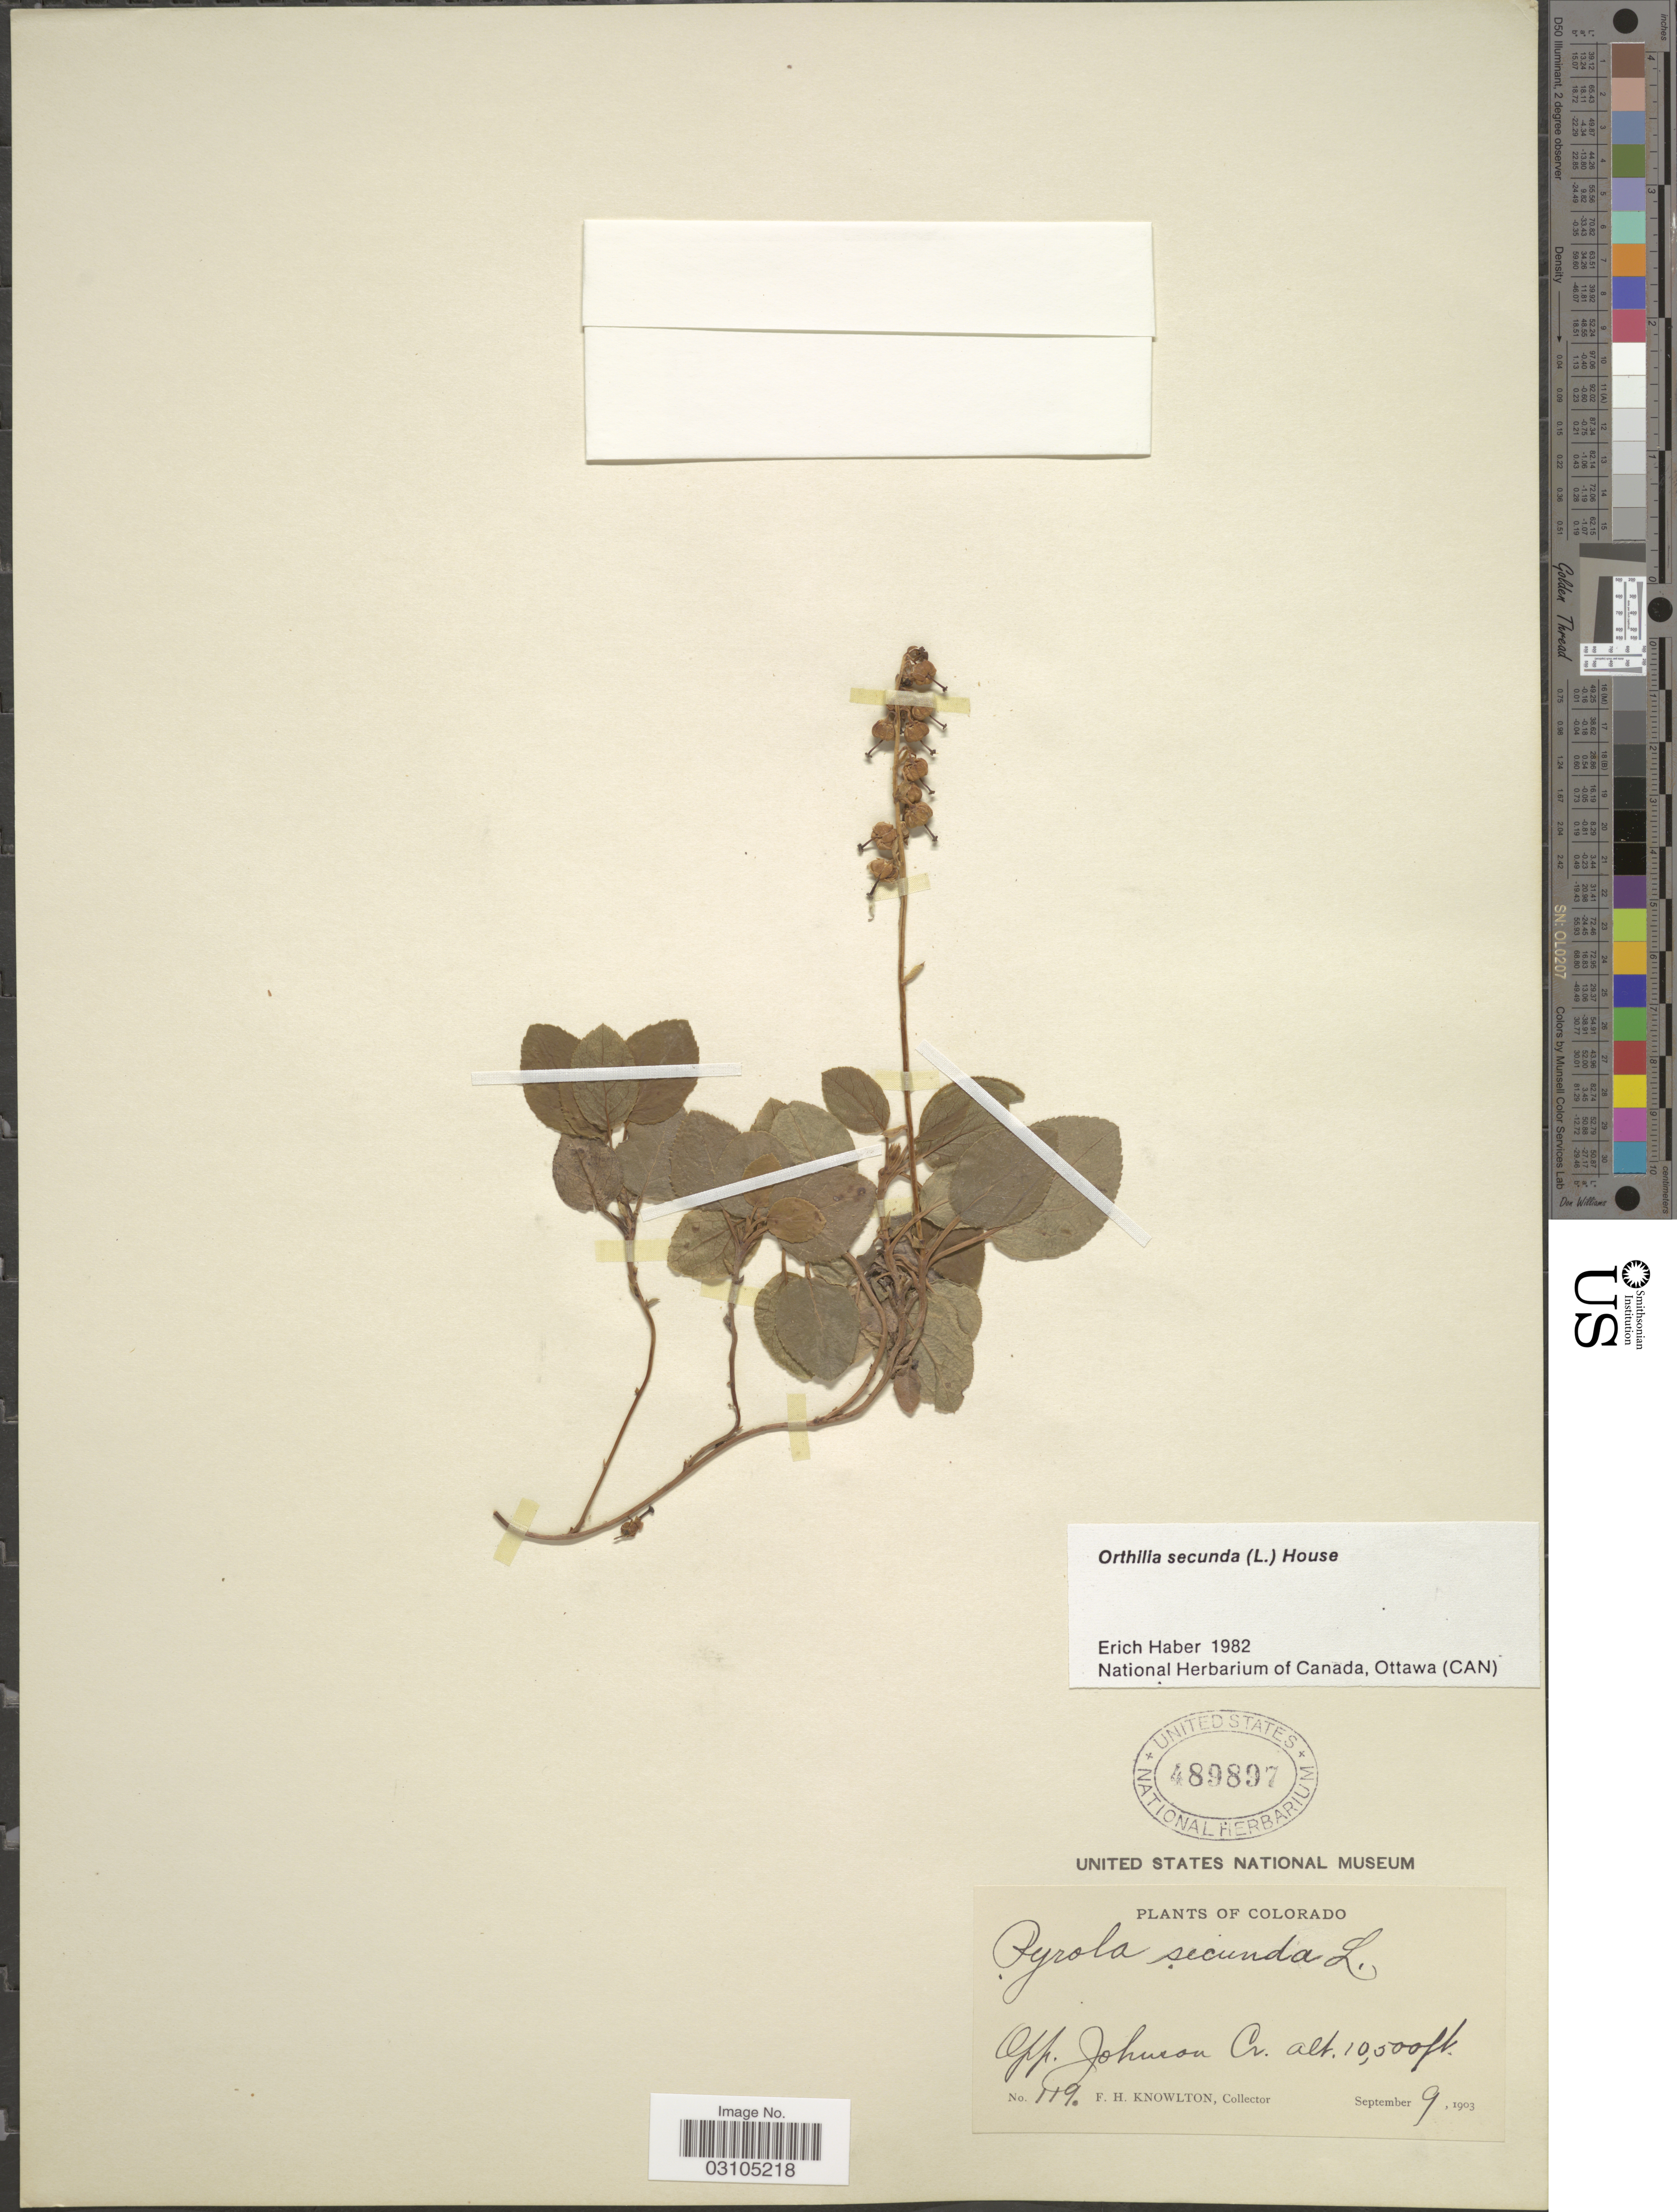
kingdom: Plantae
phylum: Tracheophyta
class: Magnoliopsida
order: Ericales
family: Ericaceae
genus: Orthilia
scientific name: Orthilia secunda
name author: (L.) House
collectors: F. H. Knowlton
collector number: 119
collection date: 1903-09-09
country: United States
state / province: Colorado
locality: Opp. Johnson Cr.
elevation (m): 3200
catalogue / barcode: US 489897